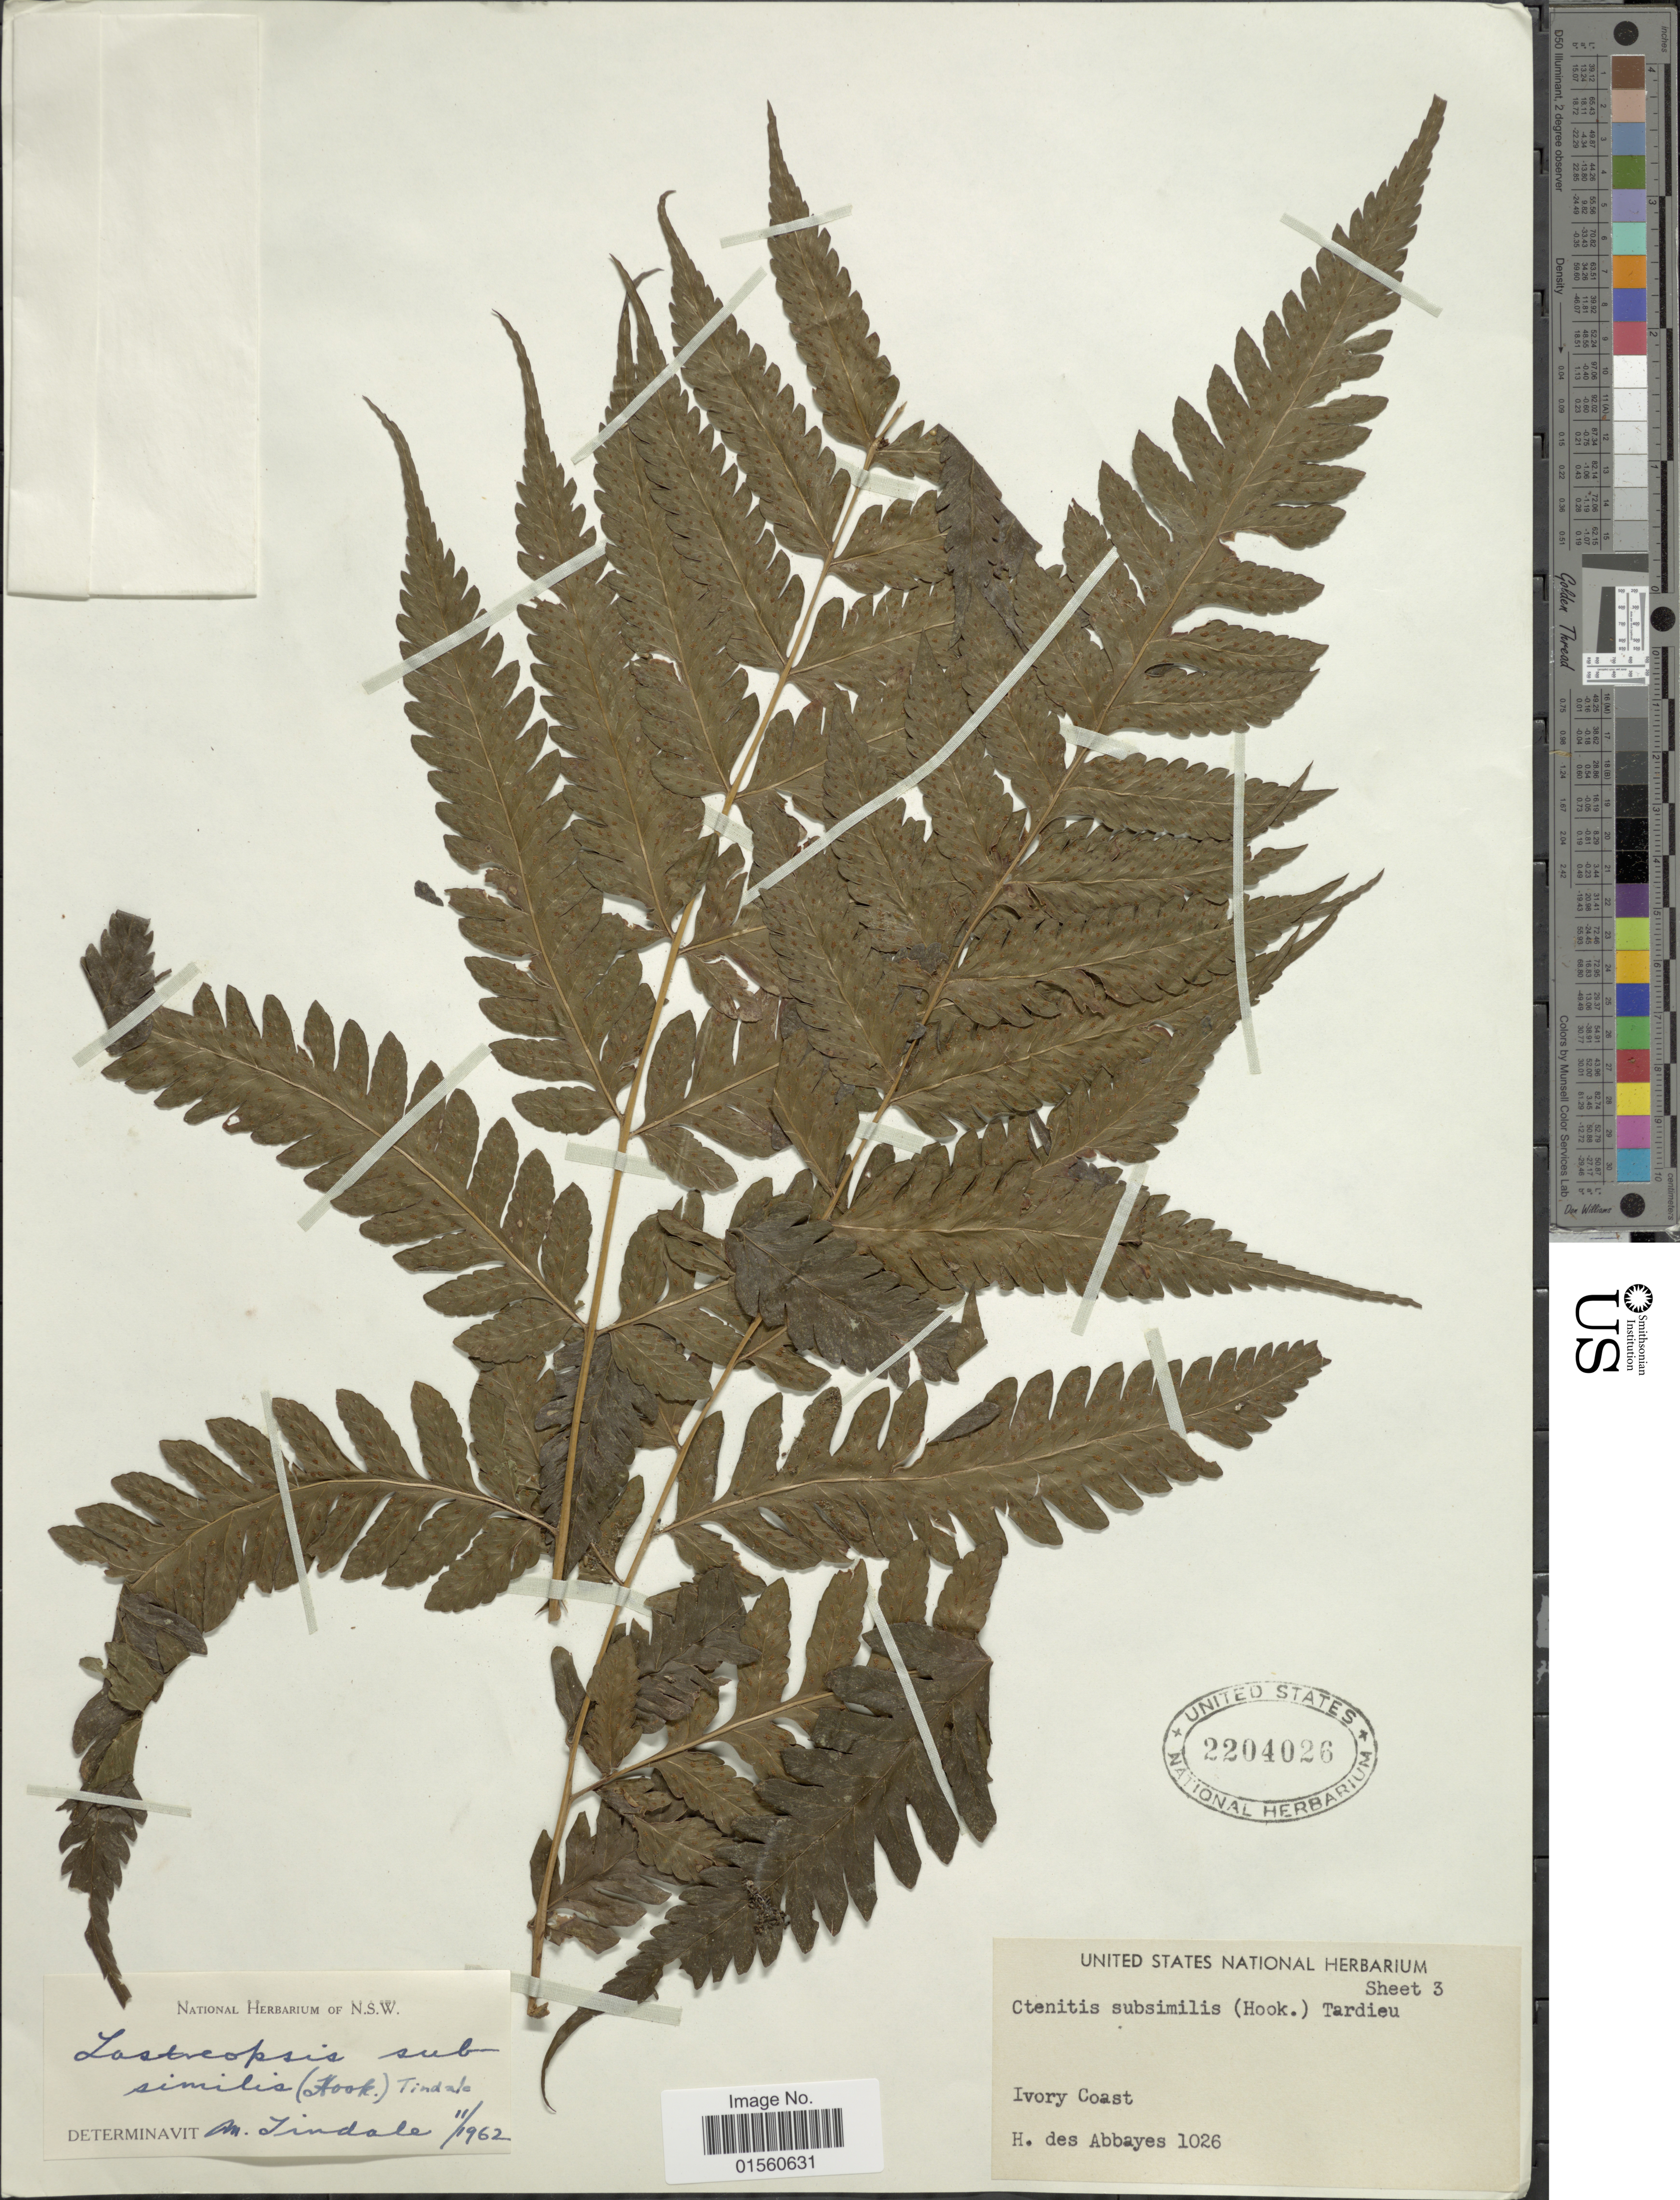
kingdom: Plantae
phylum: Tracheophyta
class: Polypodiopsida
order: Polypodiales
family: Dryopteridaceae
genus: Parapolystichum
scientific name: Parapolystichum subsimile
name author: (Hook.) Rouhan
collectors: H. R. Abbayes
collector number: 1026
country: Ivory Coast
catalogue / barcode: US 2204026